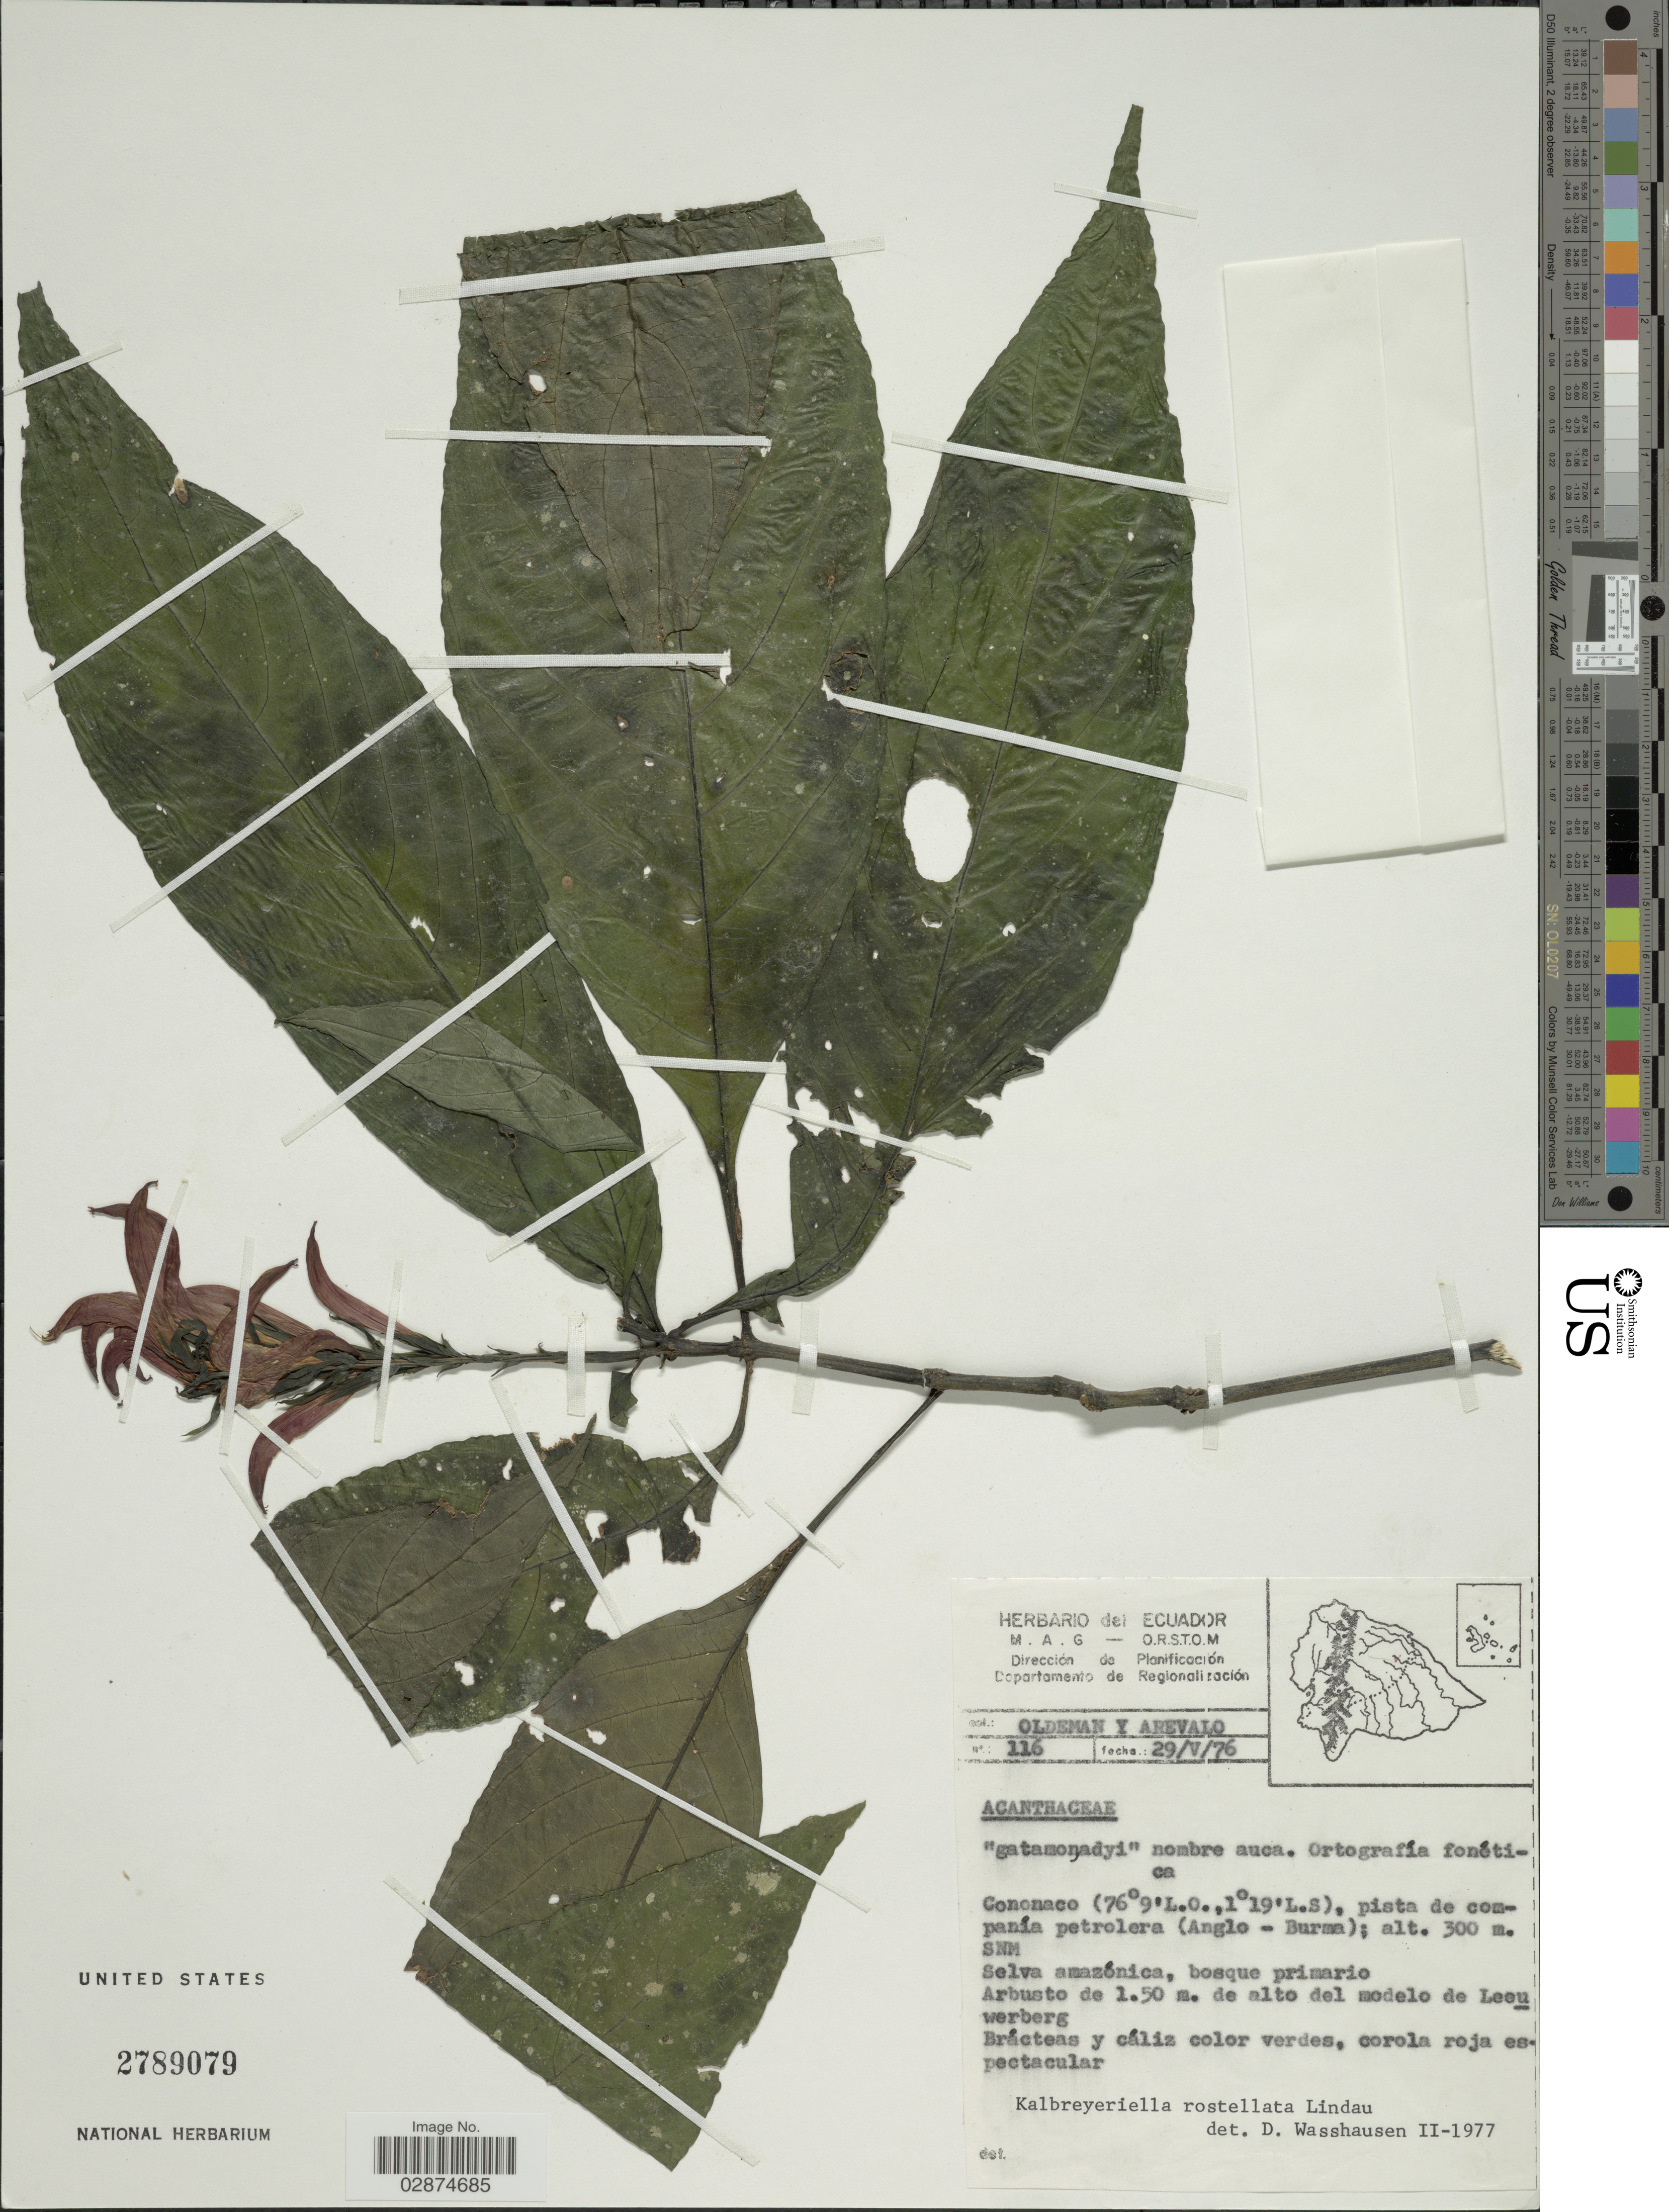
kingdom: Plantae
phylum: Tracheophyta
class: Magnoliopsida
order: Lamiales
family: Acanthaceae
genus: Kalbreyeriella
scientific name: Kalbreyeriella rostellata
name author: Lindau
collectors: -- Oldeman & -. Arevalo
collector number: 116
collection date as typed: Transcribed d/m/y: 29/5/76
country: Ecuador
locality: Cononaco, pista de companía petrolera (Anglo-Burma). SNM.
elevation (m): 300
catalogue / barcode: US 2789079